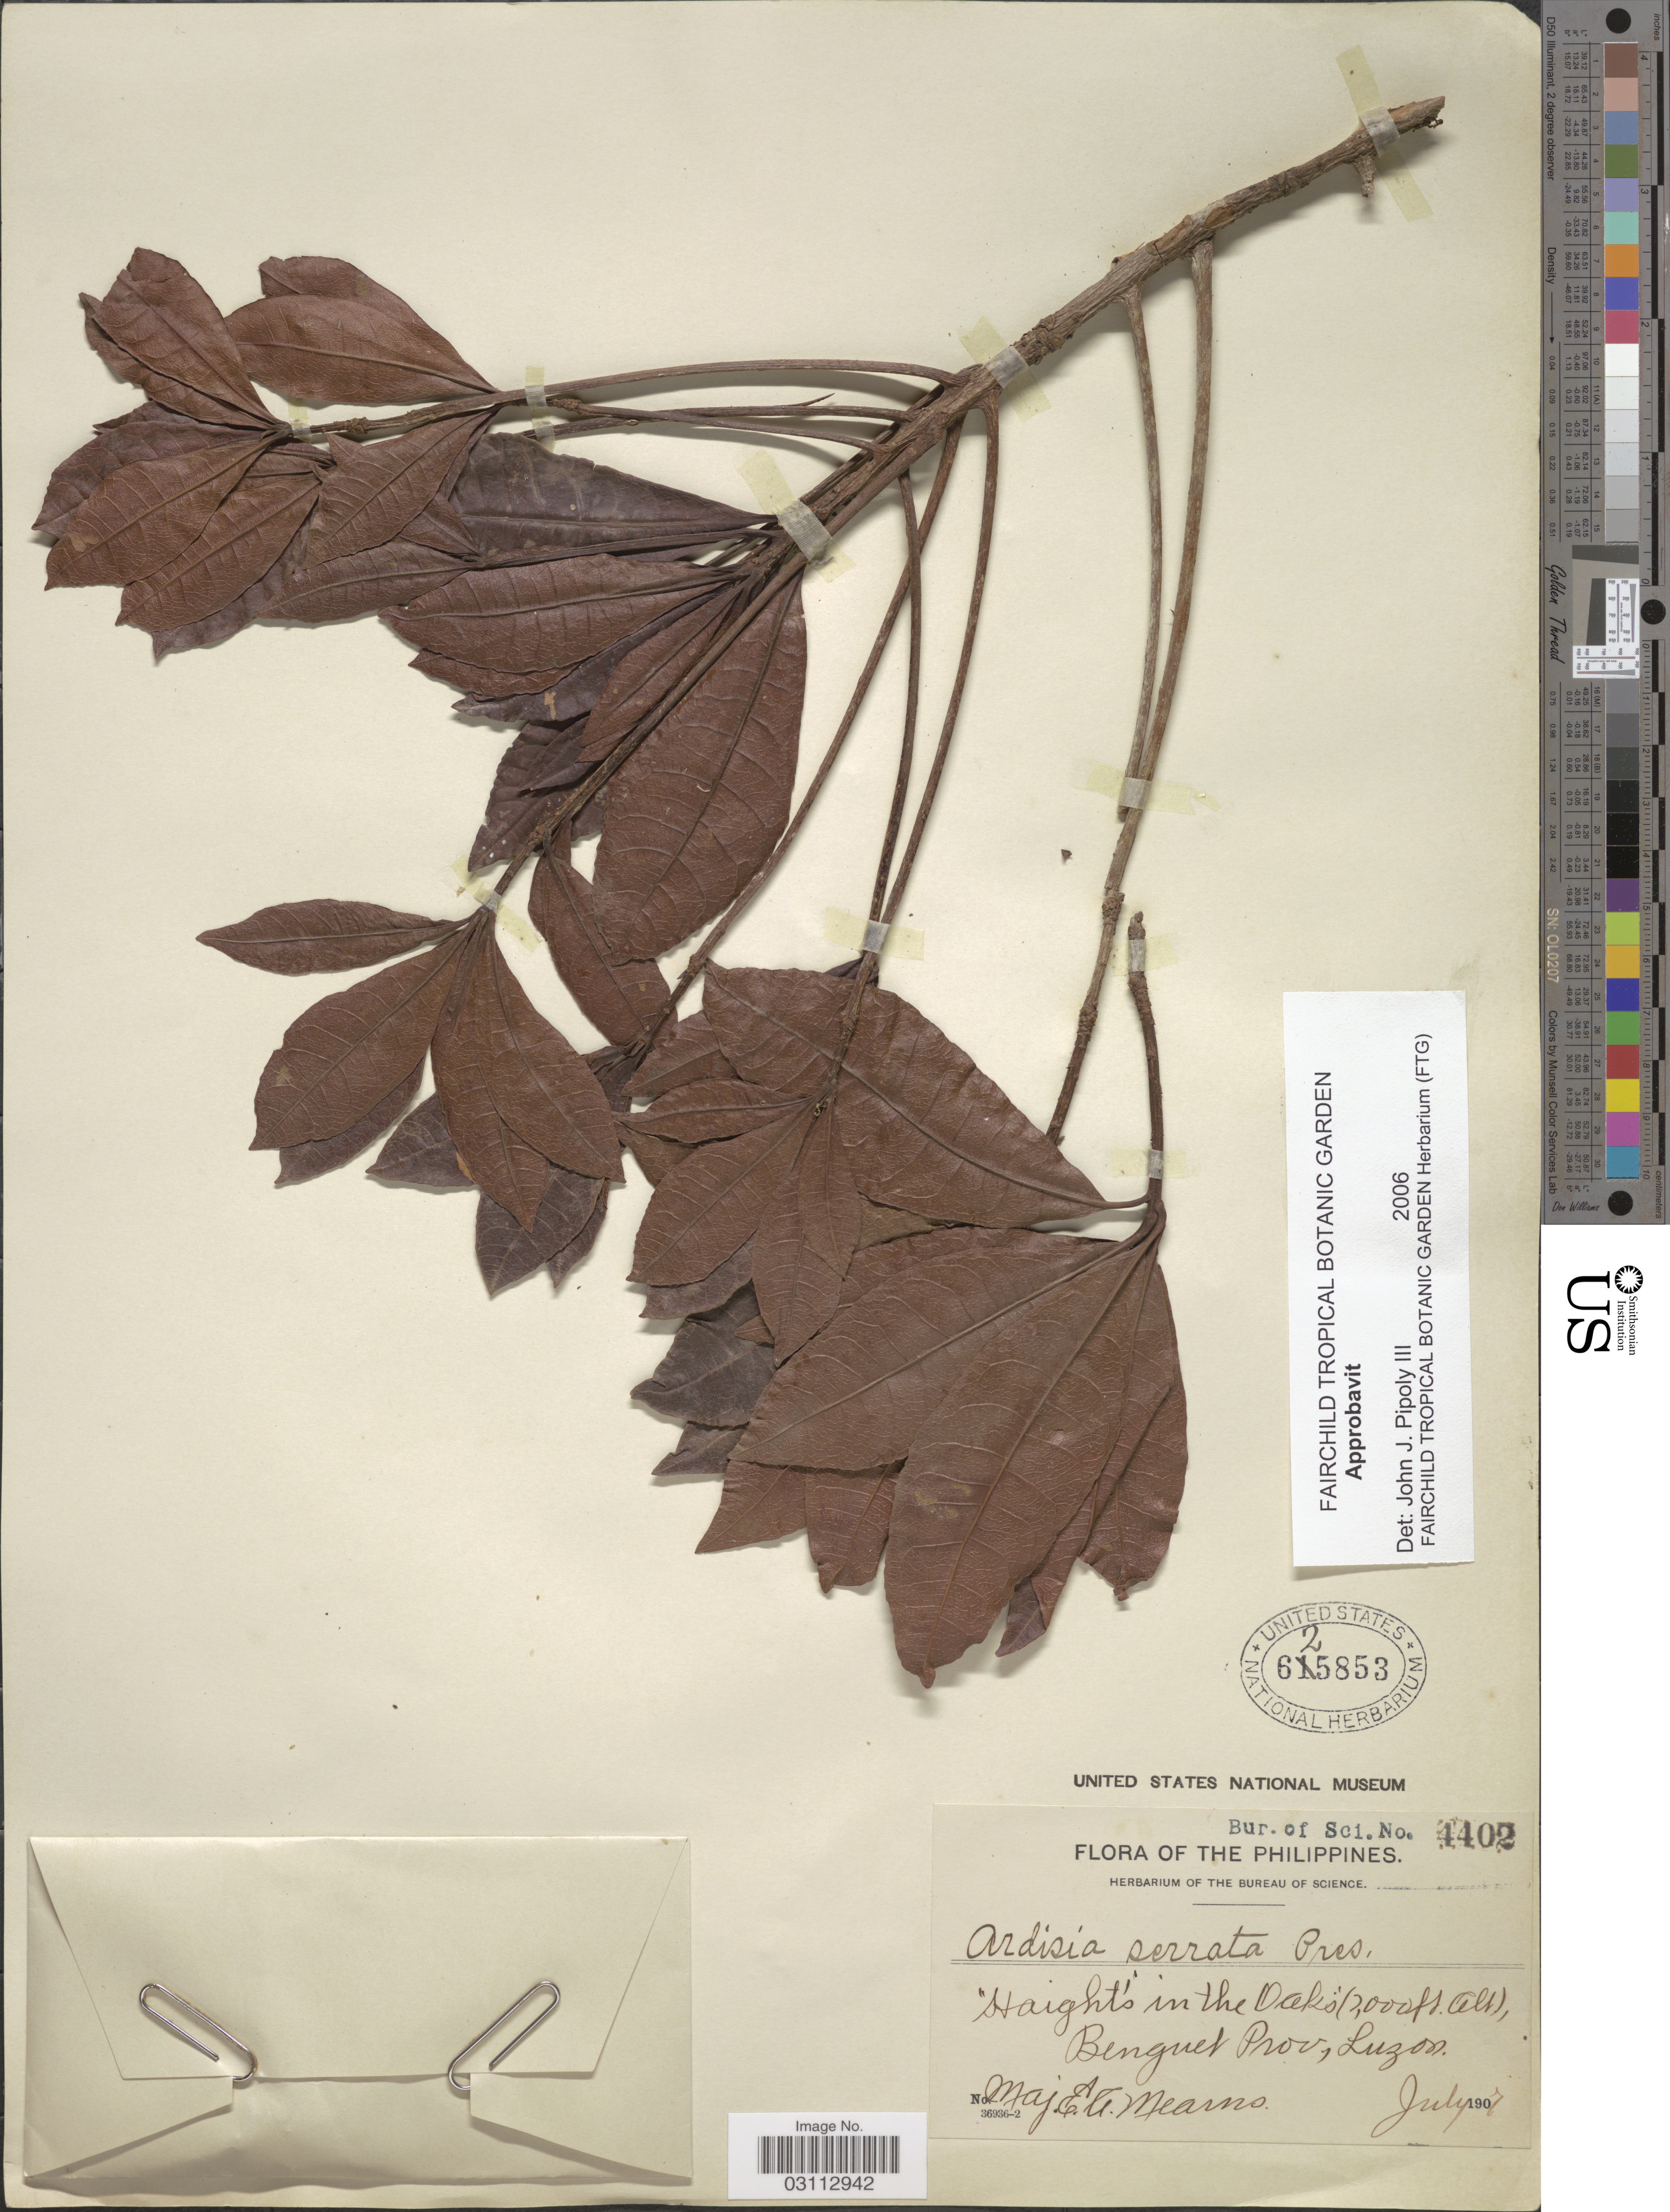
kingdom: Plantae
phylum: Tracheophyta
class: Magnoliopsida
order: Ericales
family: Primulaceae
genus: Ardisia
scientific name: Ardisia serrata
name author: (Cav.) Pers.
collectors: E. A. Mearns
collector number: But. of Sci. 4402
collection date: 1907-07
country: Philippines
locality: Benguet Prov., Luzon.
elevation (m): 610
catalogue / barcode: US 625853